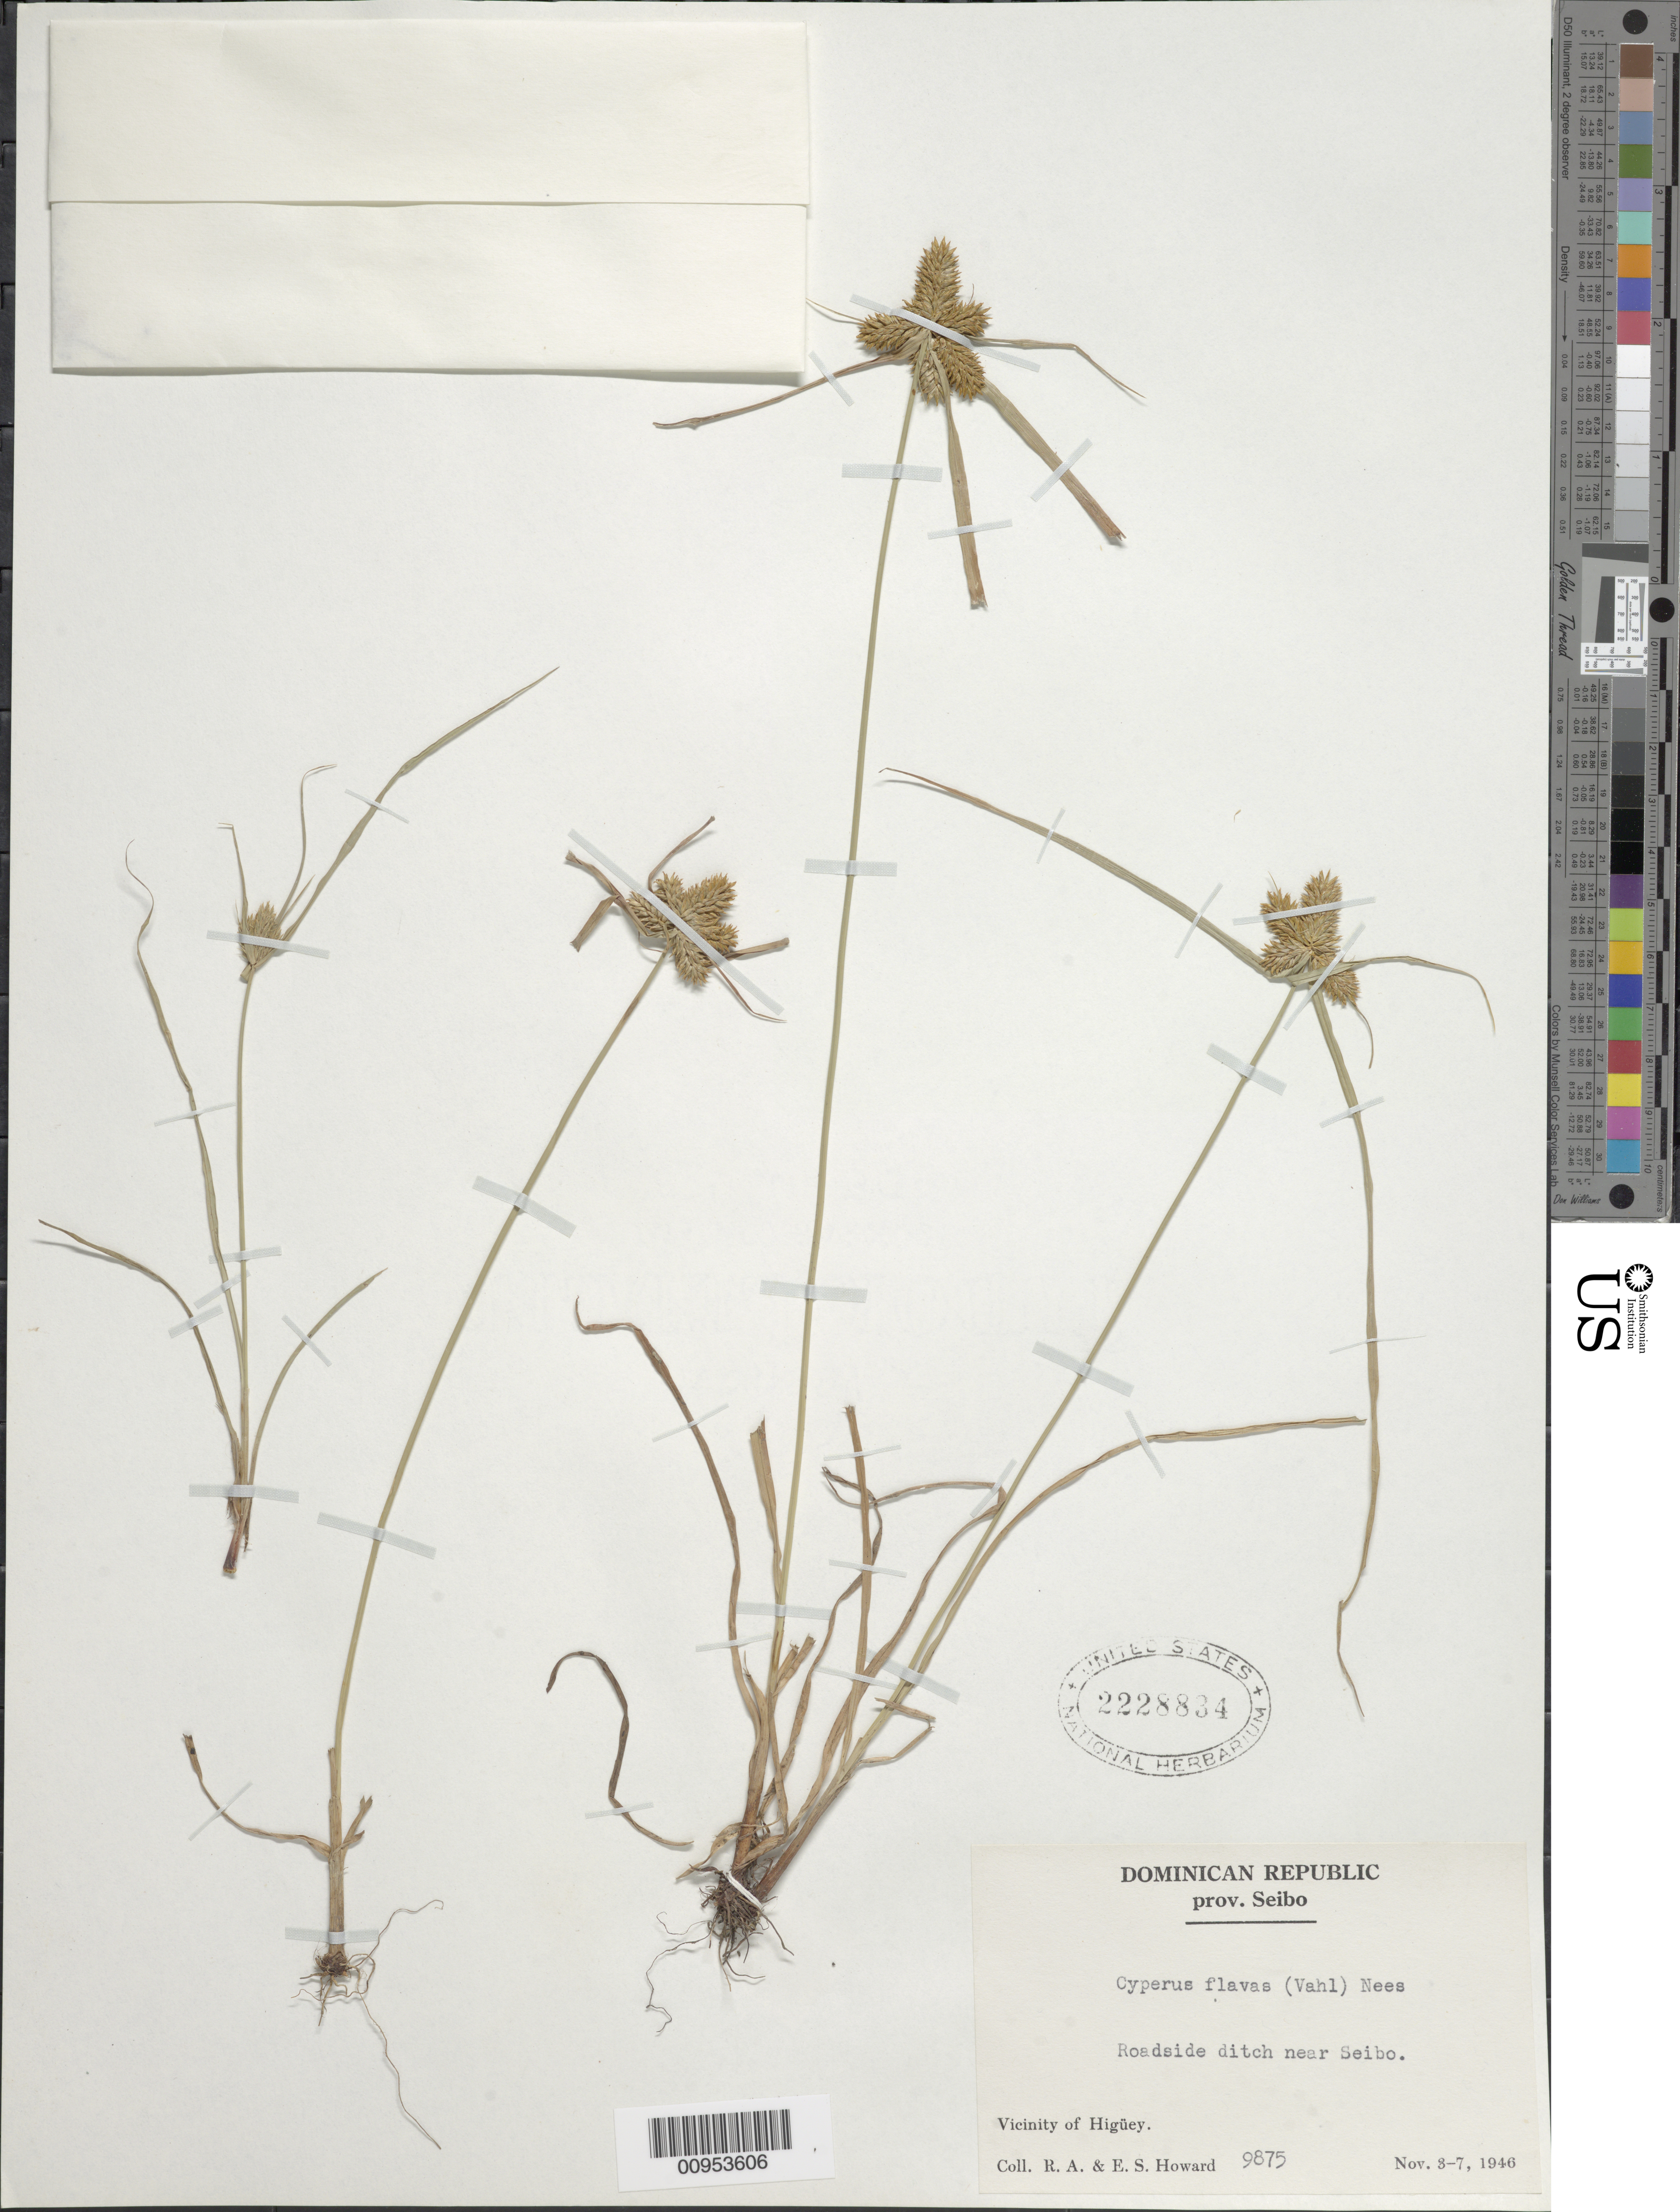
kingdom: Plantae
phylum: Tracheophyta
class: Liliopsida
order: Poales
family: Cyperaceae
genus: Cyperus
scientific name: Cyperus aggregatus var. aggregatus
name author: (Willd.) Endl.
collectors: R. A. Howard & E. S. Howard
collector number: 9875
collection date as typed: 03 Nov 1946 to 07 Nov 1946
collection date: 1946-11-03/1946-11-07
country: Dominican Republic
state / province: El Seibo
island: Hispaniola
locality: Vicinity of Higüey, roadside near Seibo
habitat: Roadside ditch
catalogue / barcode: US 2228834